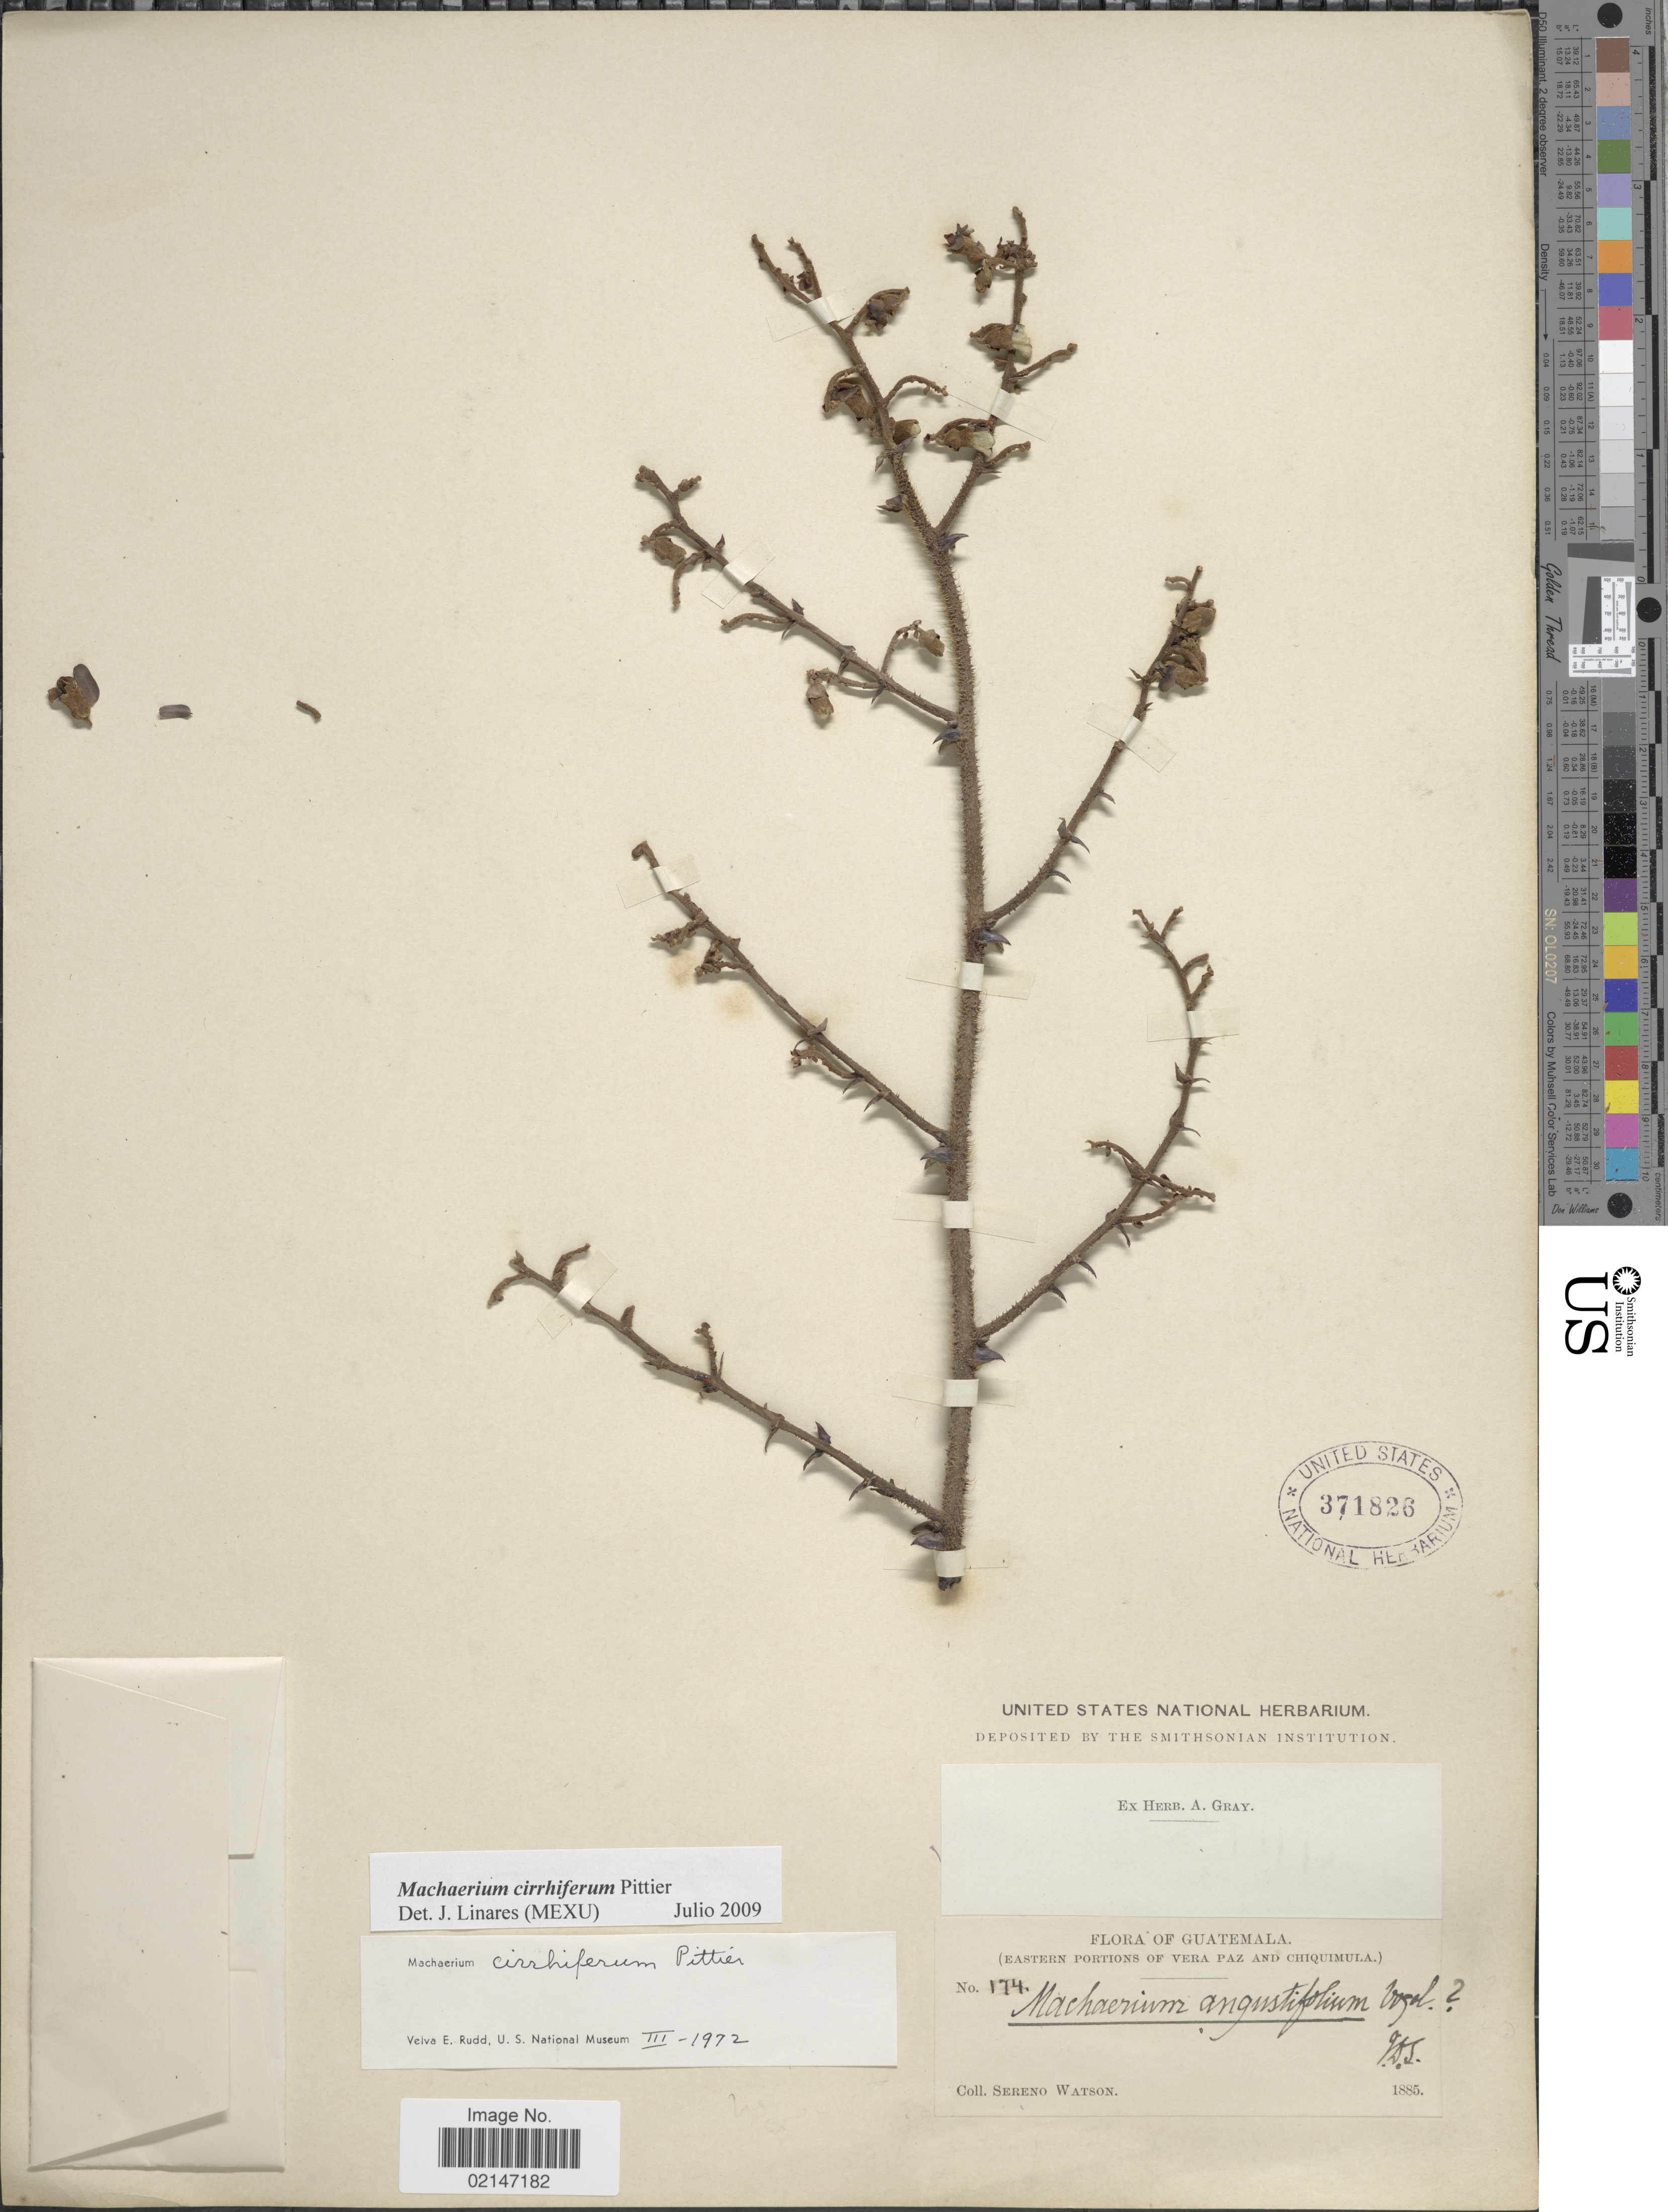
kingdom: Plantae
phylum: Tracheophyta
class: Magnoliopsida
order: Fabales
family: Fabaceae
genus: Machaerium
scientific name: Machaerium cirrhiferum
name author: Pittier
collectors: S. Watson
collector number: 174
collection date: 1885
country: Guatemala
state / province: Chiquimula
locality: Eastern Portions of Vera Paz and Chiquimula)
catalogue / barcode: US 371826